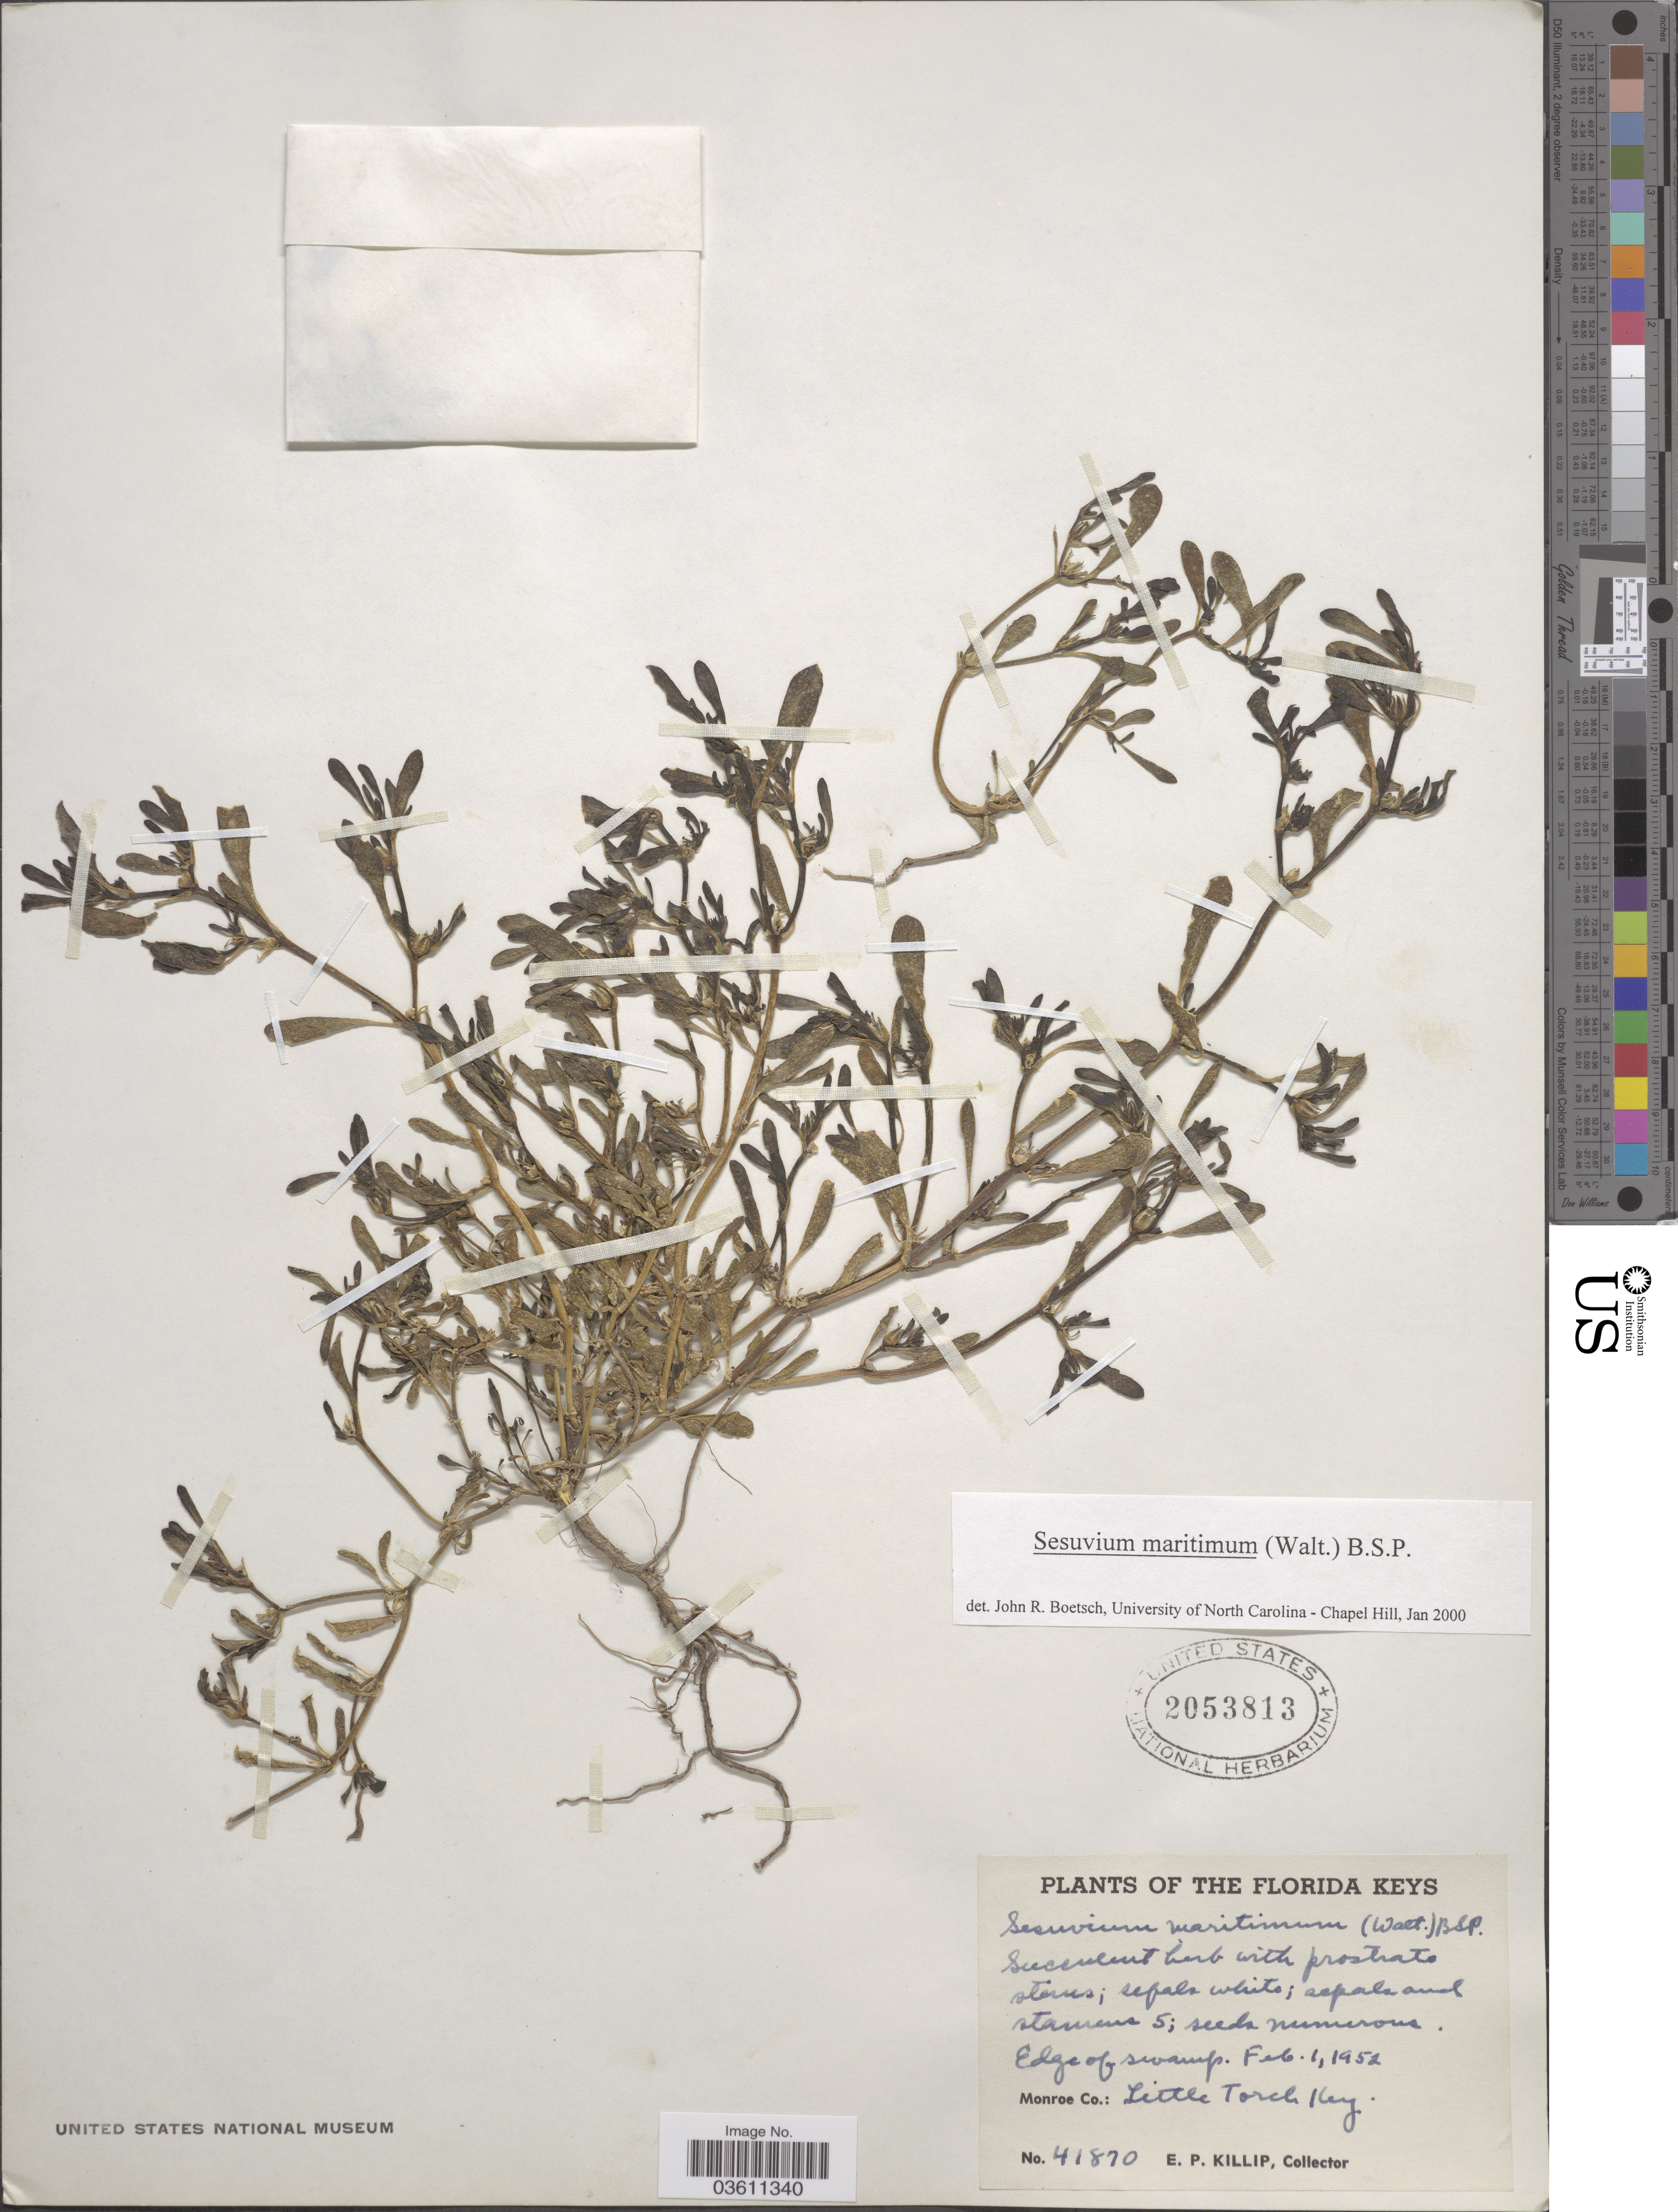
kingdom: Plantae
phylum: Tracheophyta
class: Magnoliopsida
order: Caryophyllales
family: Aizoaceae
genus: Sesuvium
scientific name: Sesuvium maritimum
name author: (Walter) Britton, Stearns & Poggenb.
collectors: E. P. Killip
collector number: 41870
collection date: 1952-02-01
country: United States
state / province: Florida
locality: The Florida Keys. Monroe Co.: Little Torch Key.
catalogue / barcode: US 2053813